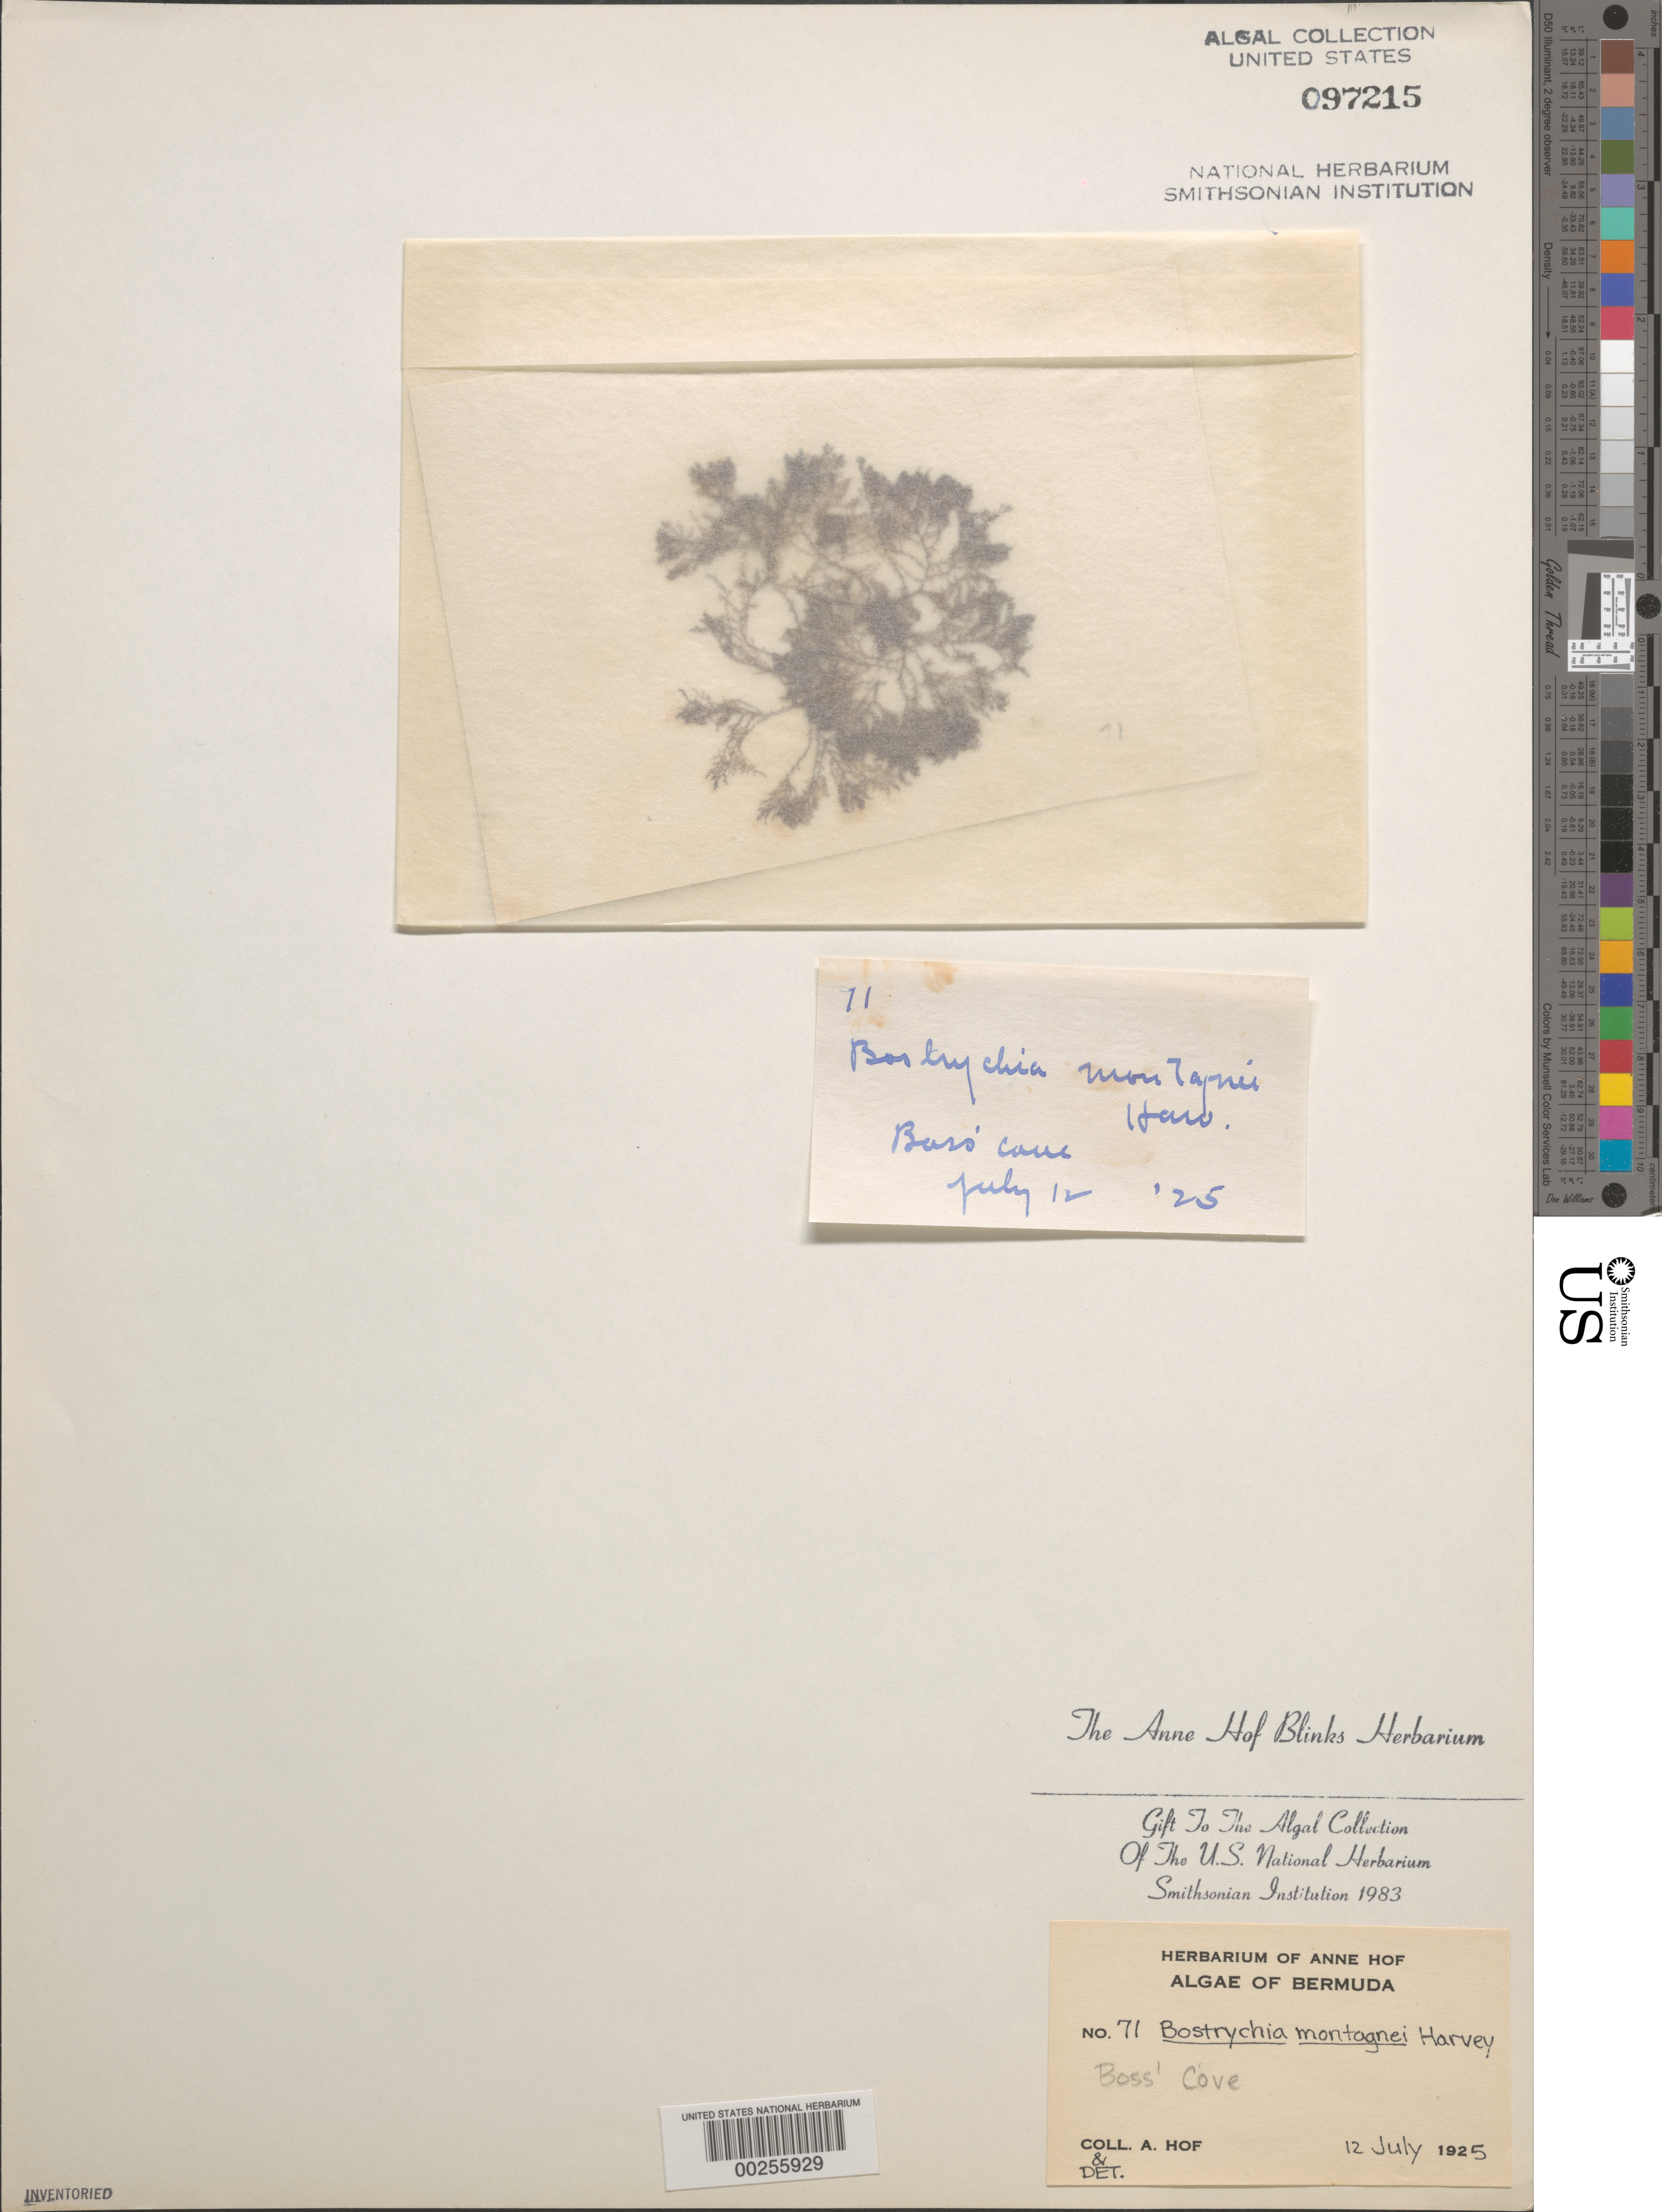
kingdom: Plantae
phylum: Rhodophyta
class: Florideophyceae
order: Ceramiales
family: Rhodomelaceae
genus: Bostrychia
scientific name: Bostrychia montagnei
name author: Harvey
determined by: Blinks, Anne Hof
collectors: A. Blinks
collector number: AHB 71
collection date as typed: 12 Jul 1925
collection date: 1925-07-12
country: Bermuda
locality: Boss' Cove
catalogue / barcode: US 97215